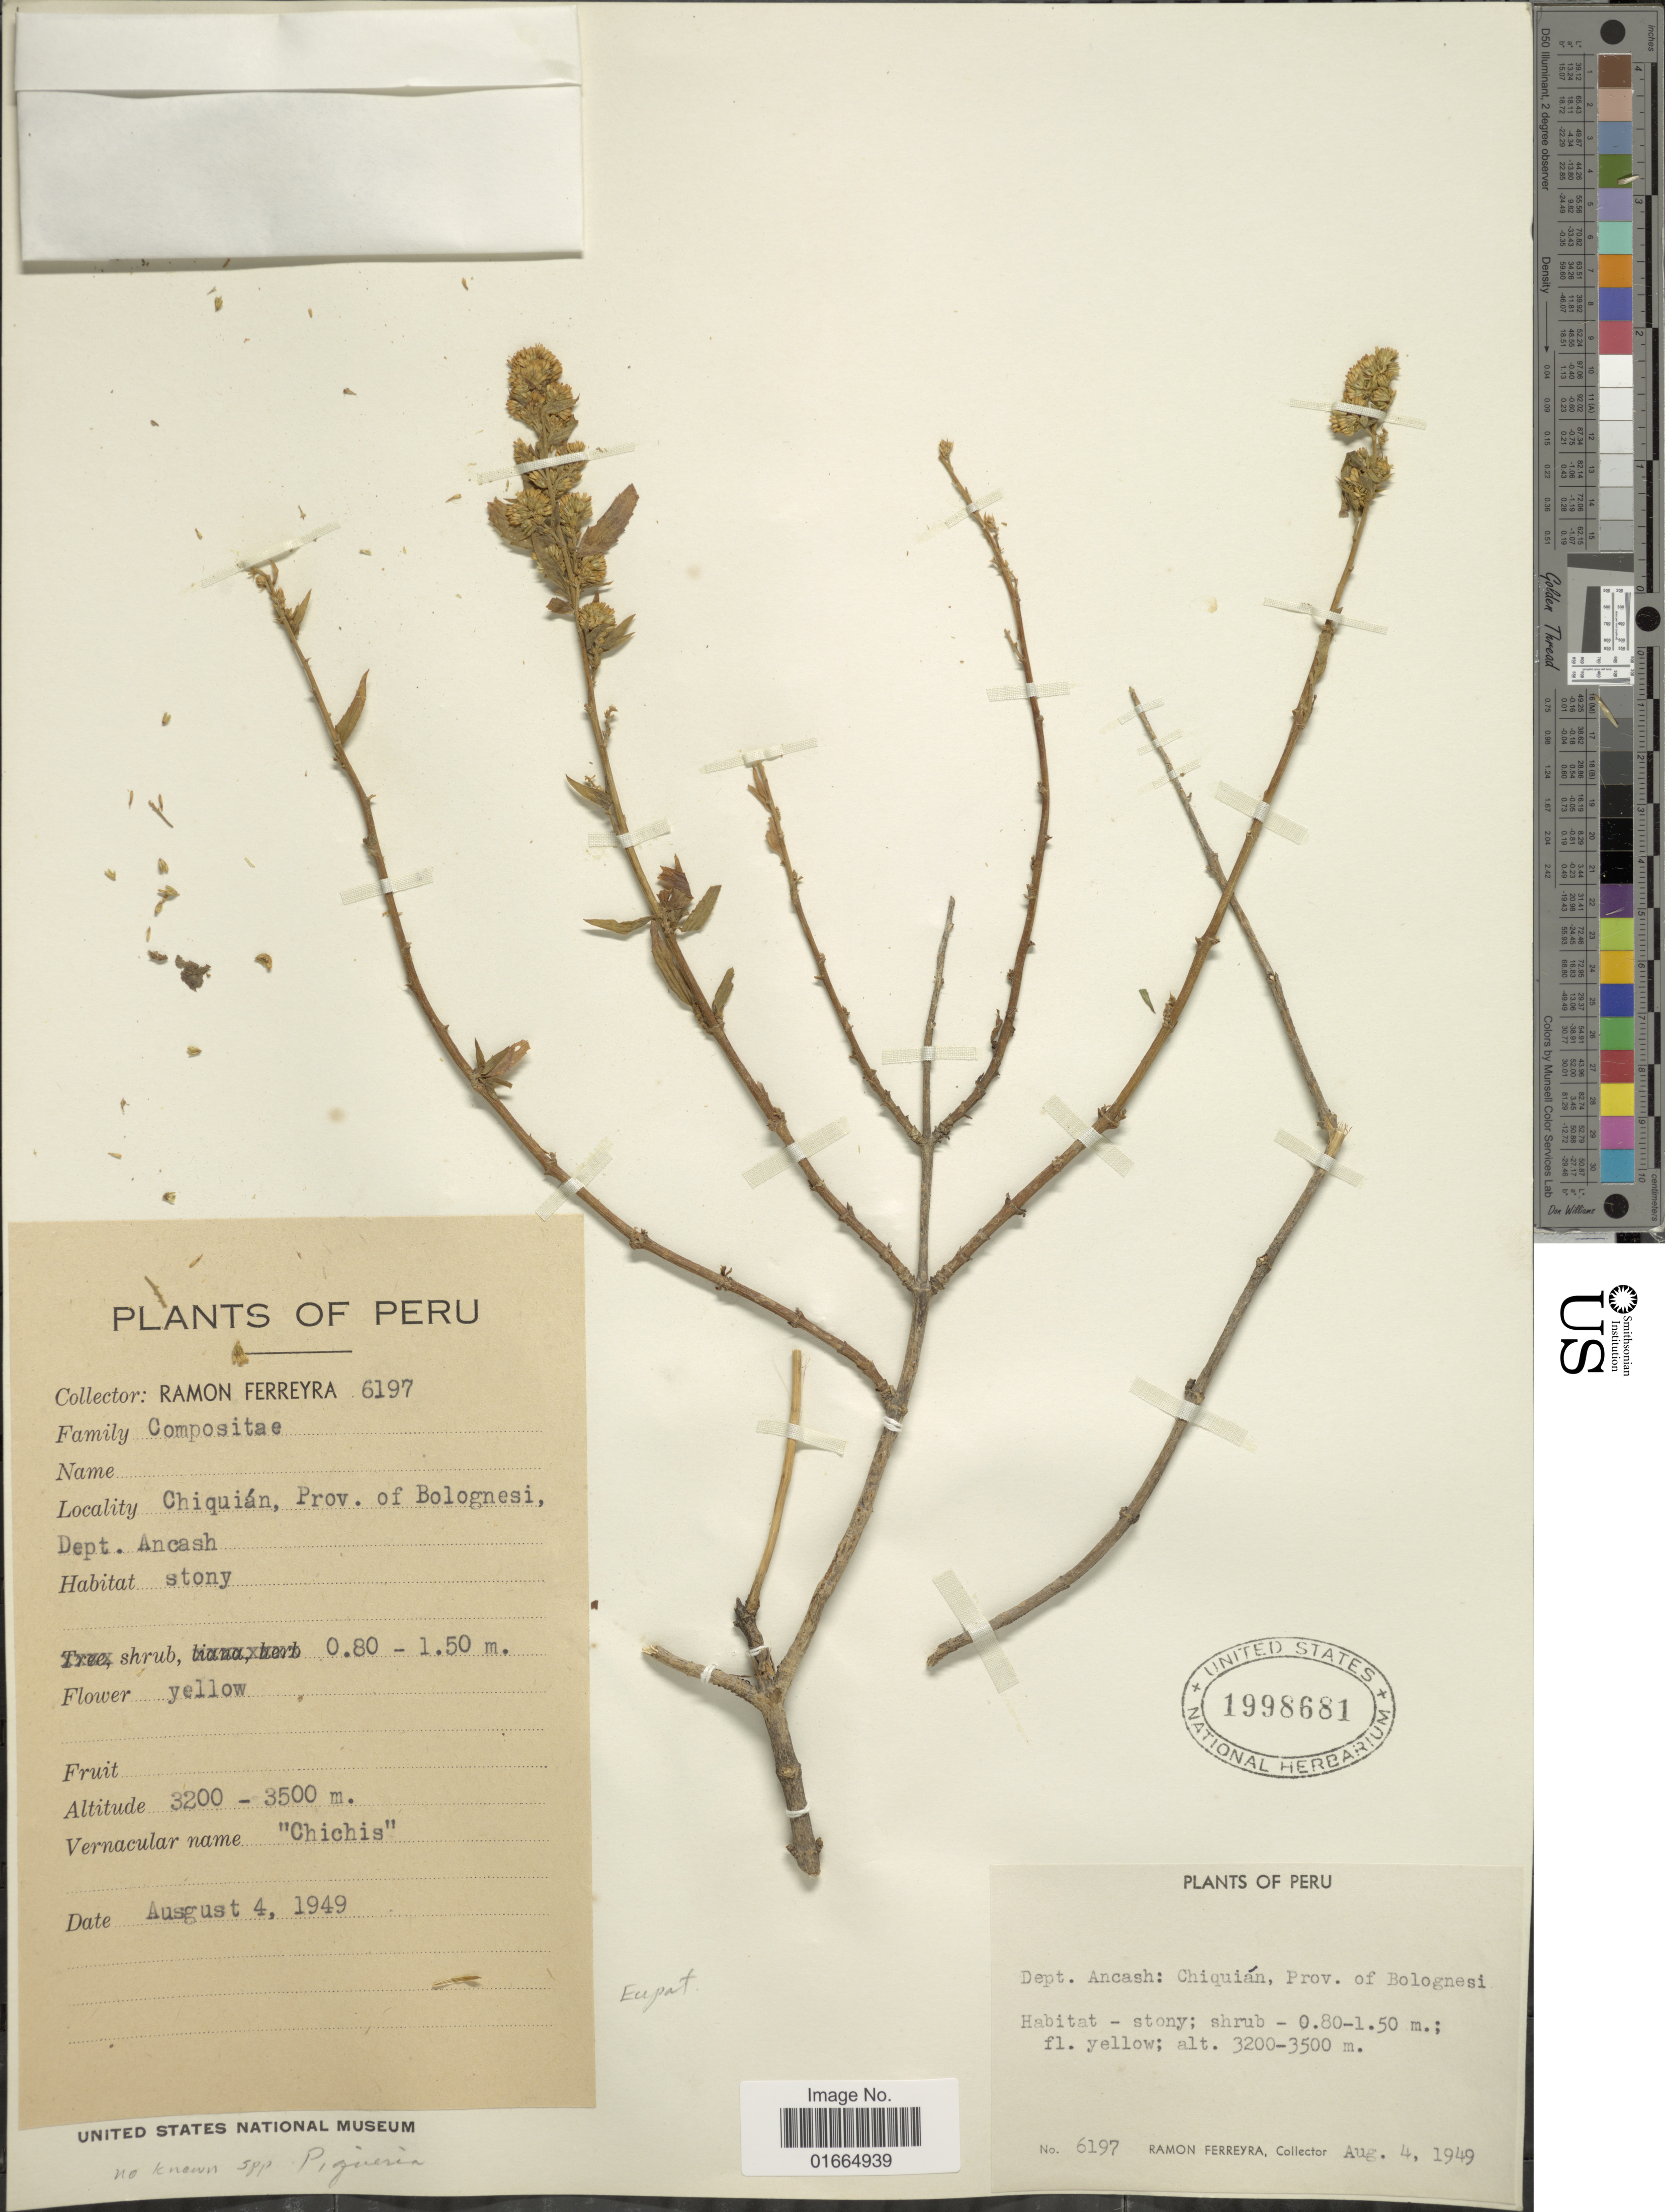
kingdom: Plantae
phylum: Tracheophyta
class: Magnoliopsida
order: Asterales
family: Asteraceae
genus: Ophryosporus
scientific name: Ophryosporus sp.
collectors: R. A. Ferreyra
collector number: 6197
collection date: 1949-08-04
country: Peru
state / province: Ancash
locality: Chiquián, Prov. of Bolognesi. Dept. Ancash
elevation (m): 3200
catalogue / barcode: US 1998681